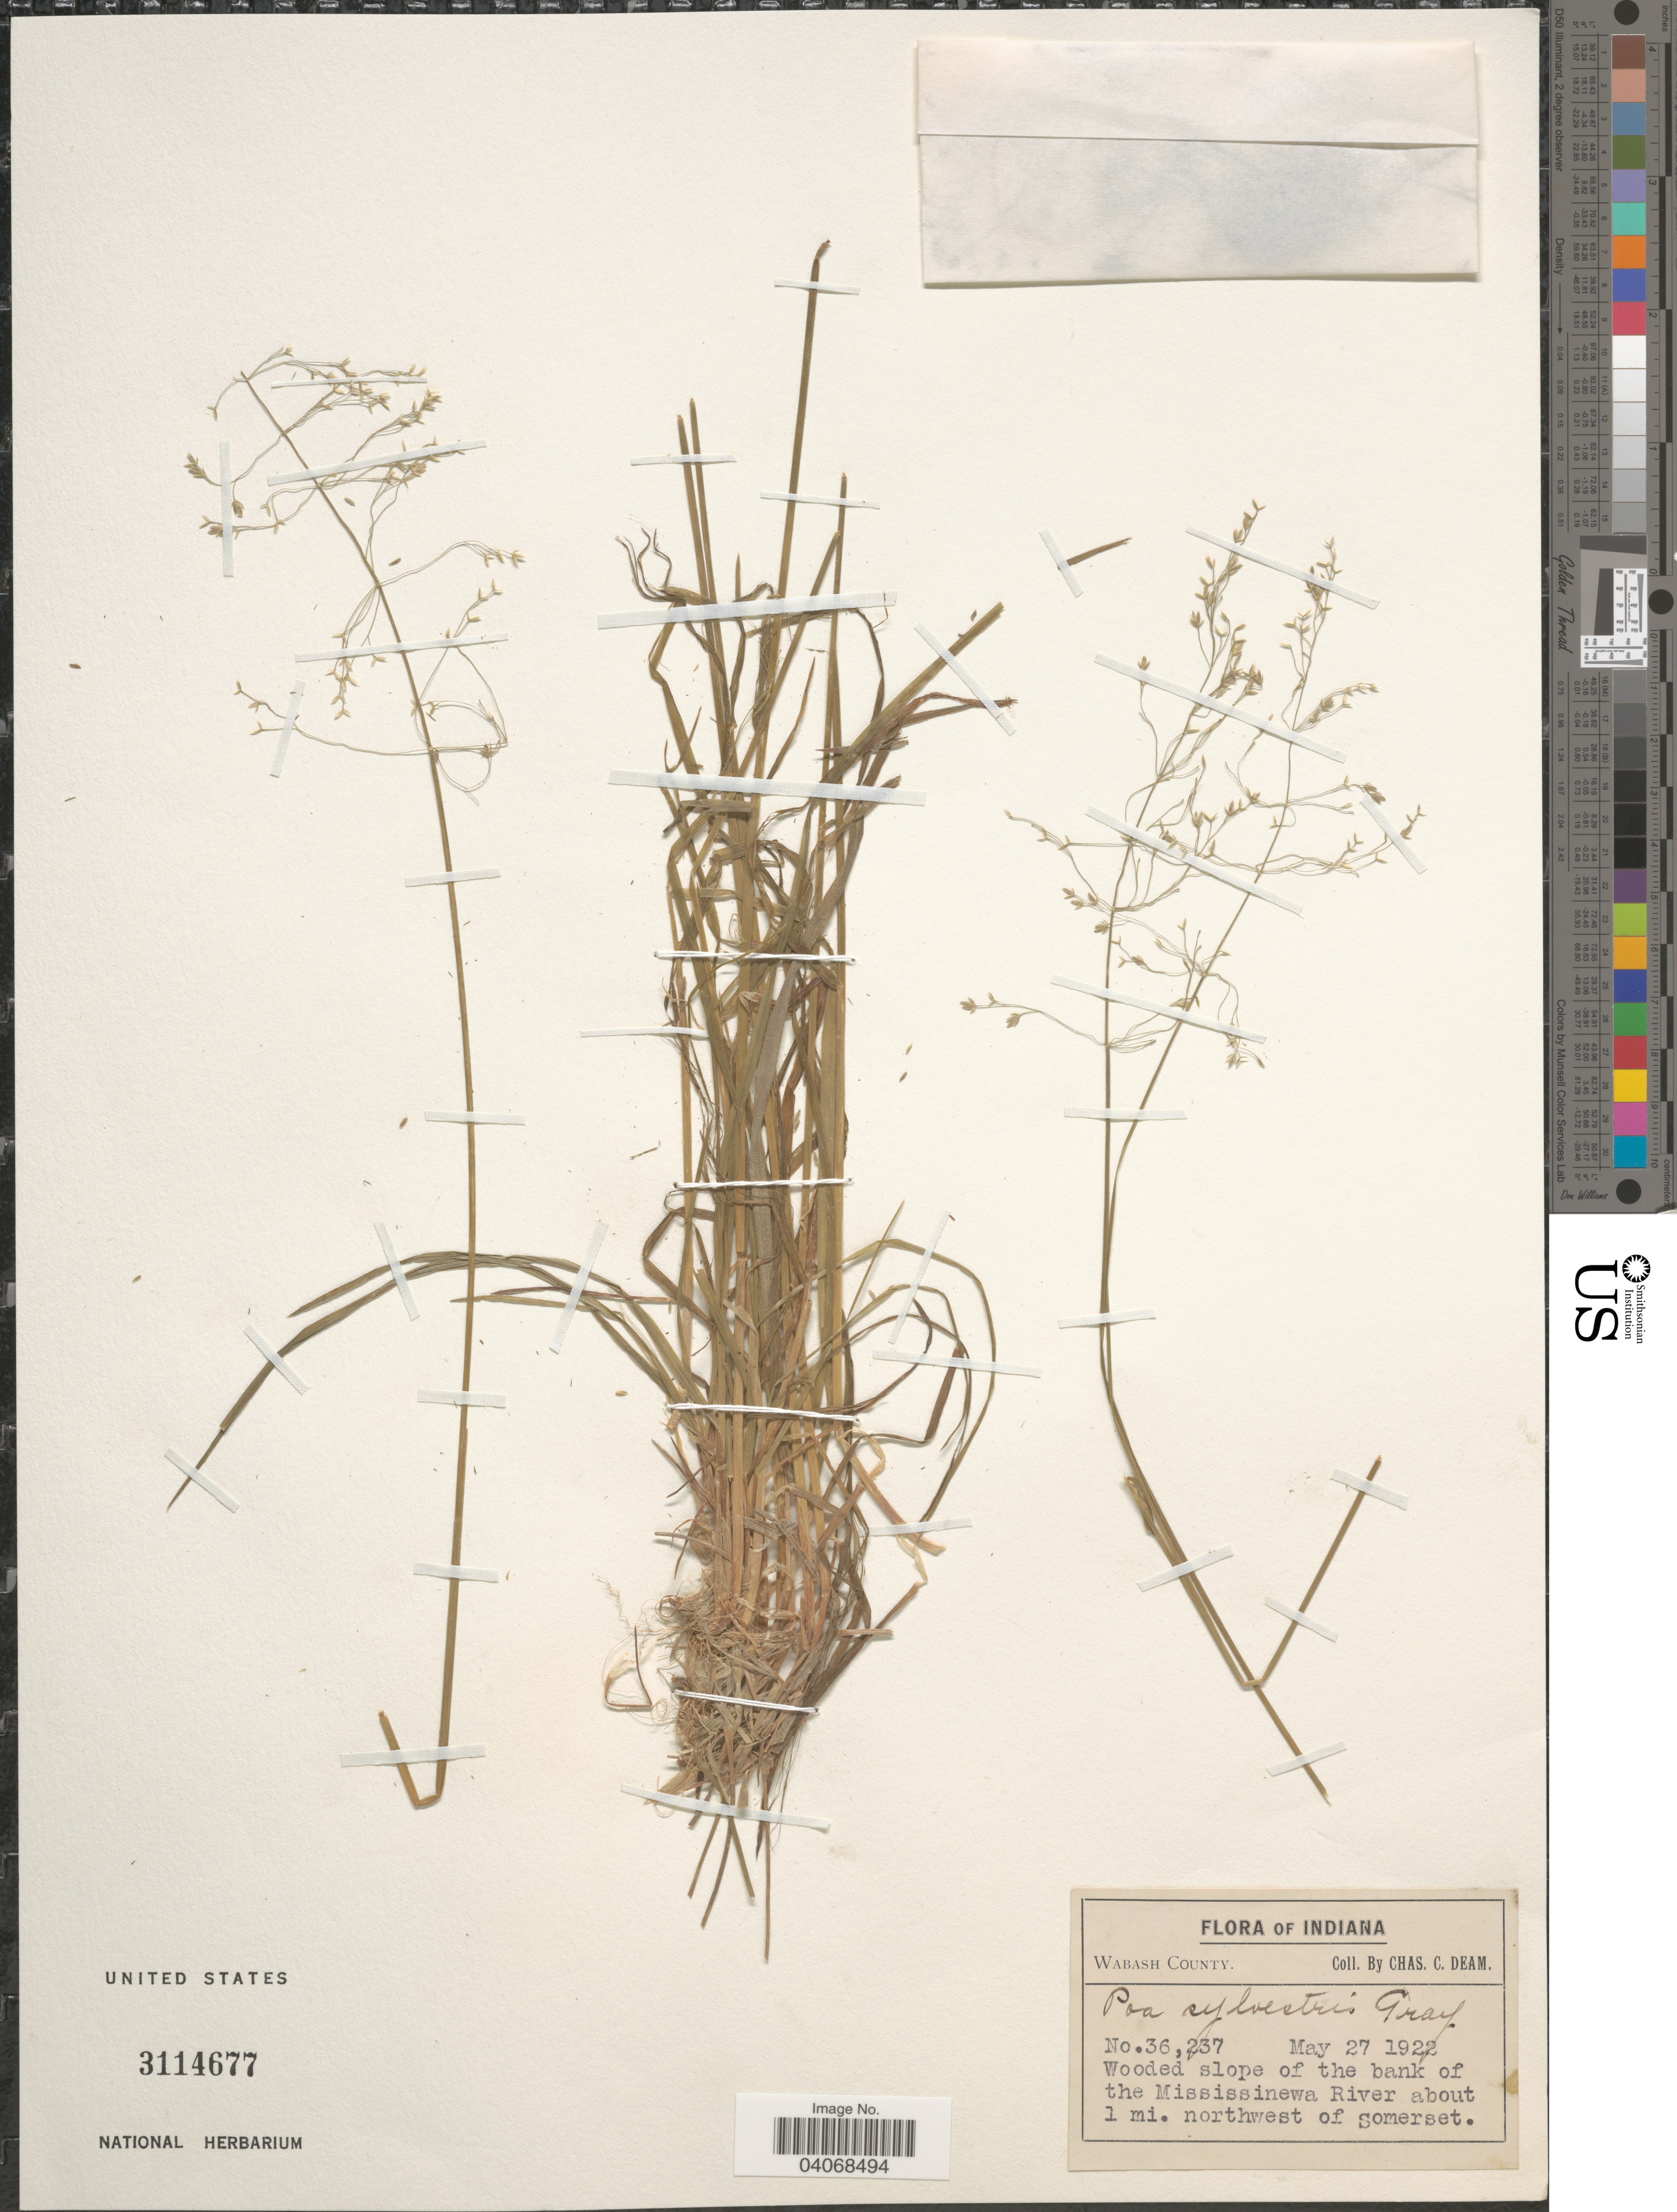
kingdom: Plantae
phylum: Tracheophyta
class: Liliopsida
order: Poales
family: Poaceae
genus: Poa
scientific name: Poa sylvestris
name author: A. Gray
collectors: C. C. Deam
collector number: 36237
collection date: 1922-05-27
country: United States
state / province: Indiana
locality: Wooded slope of the bank of Mississinewa River about 1 mi. northwest of Somerset. Wabash County.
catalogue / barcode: US 3114677